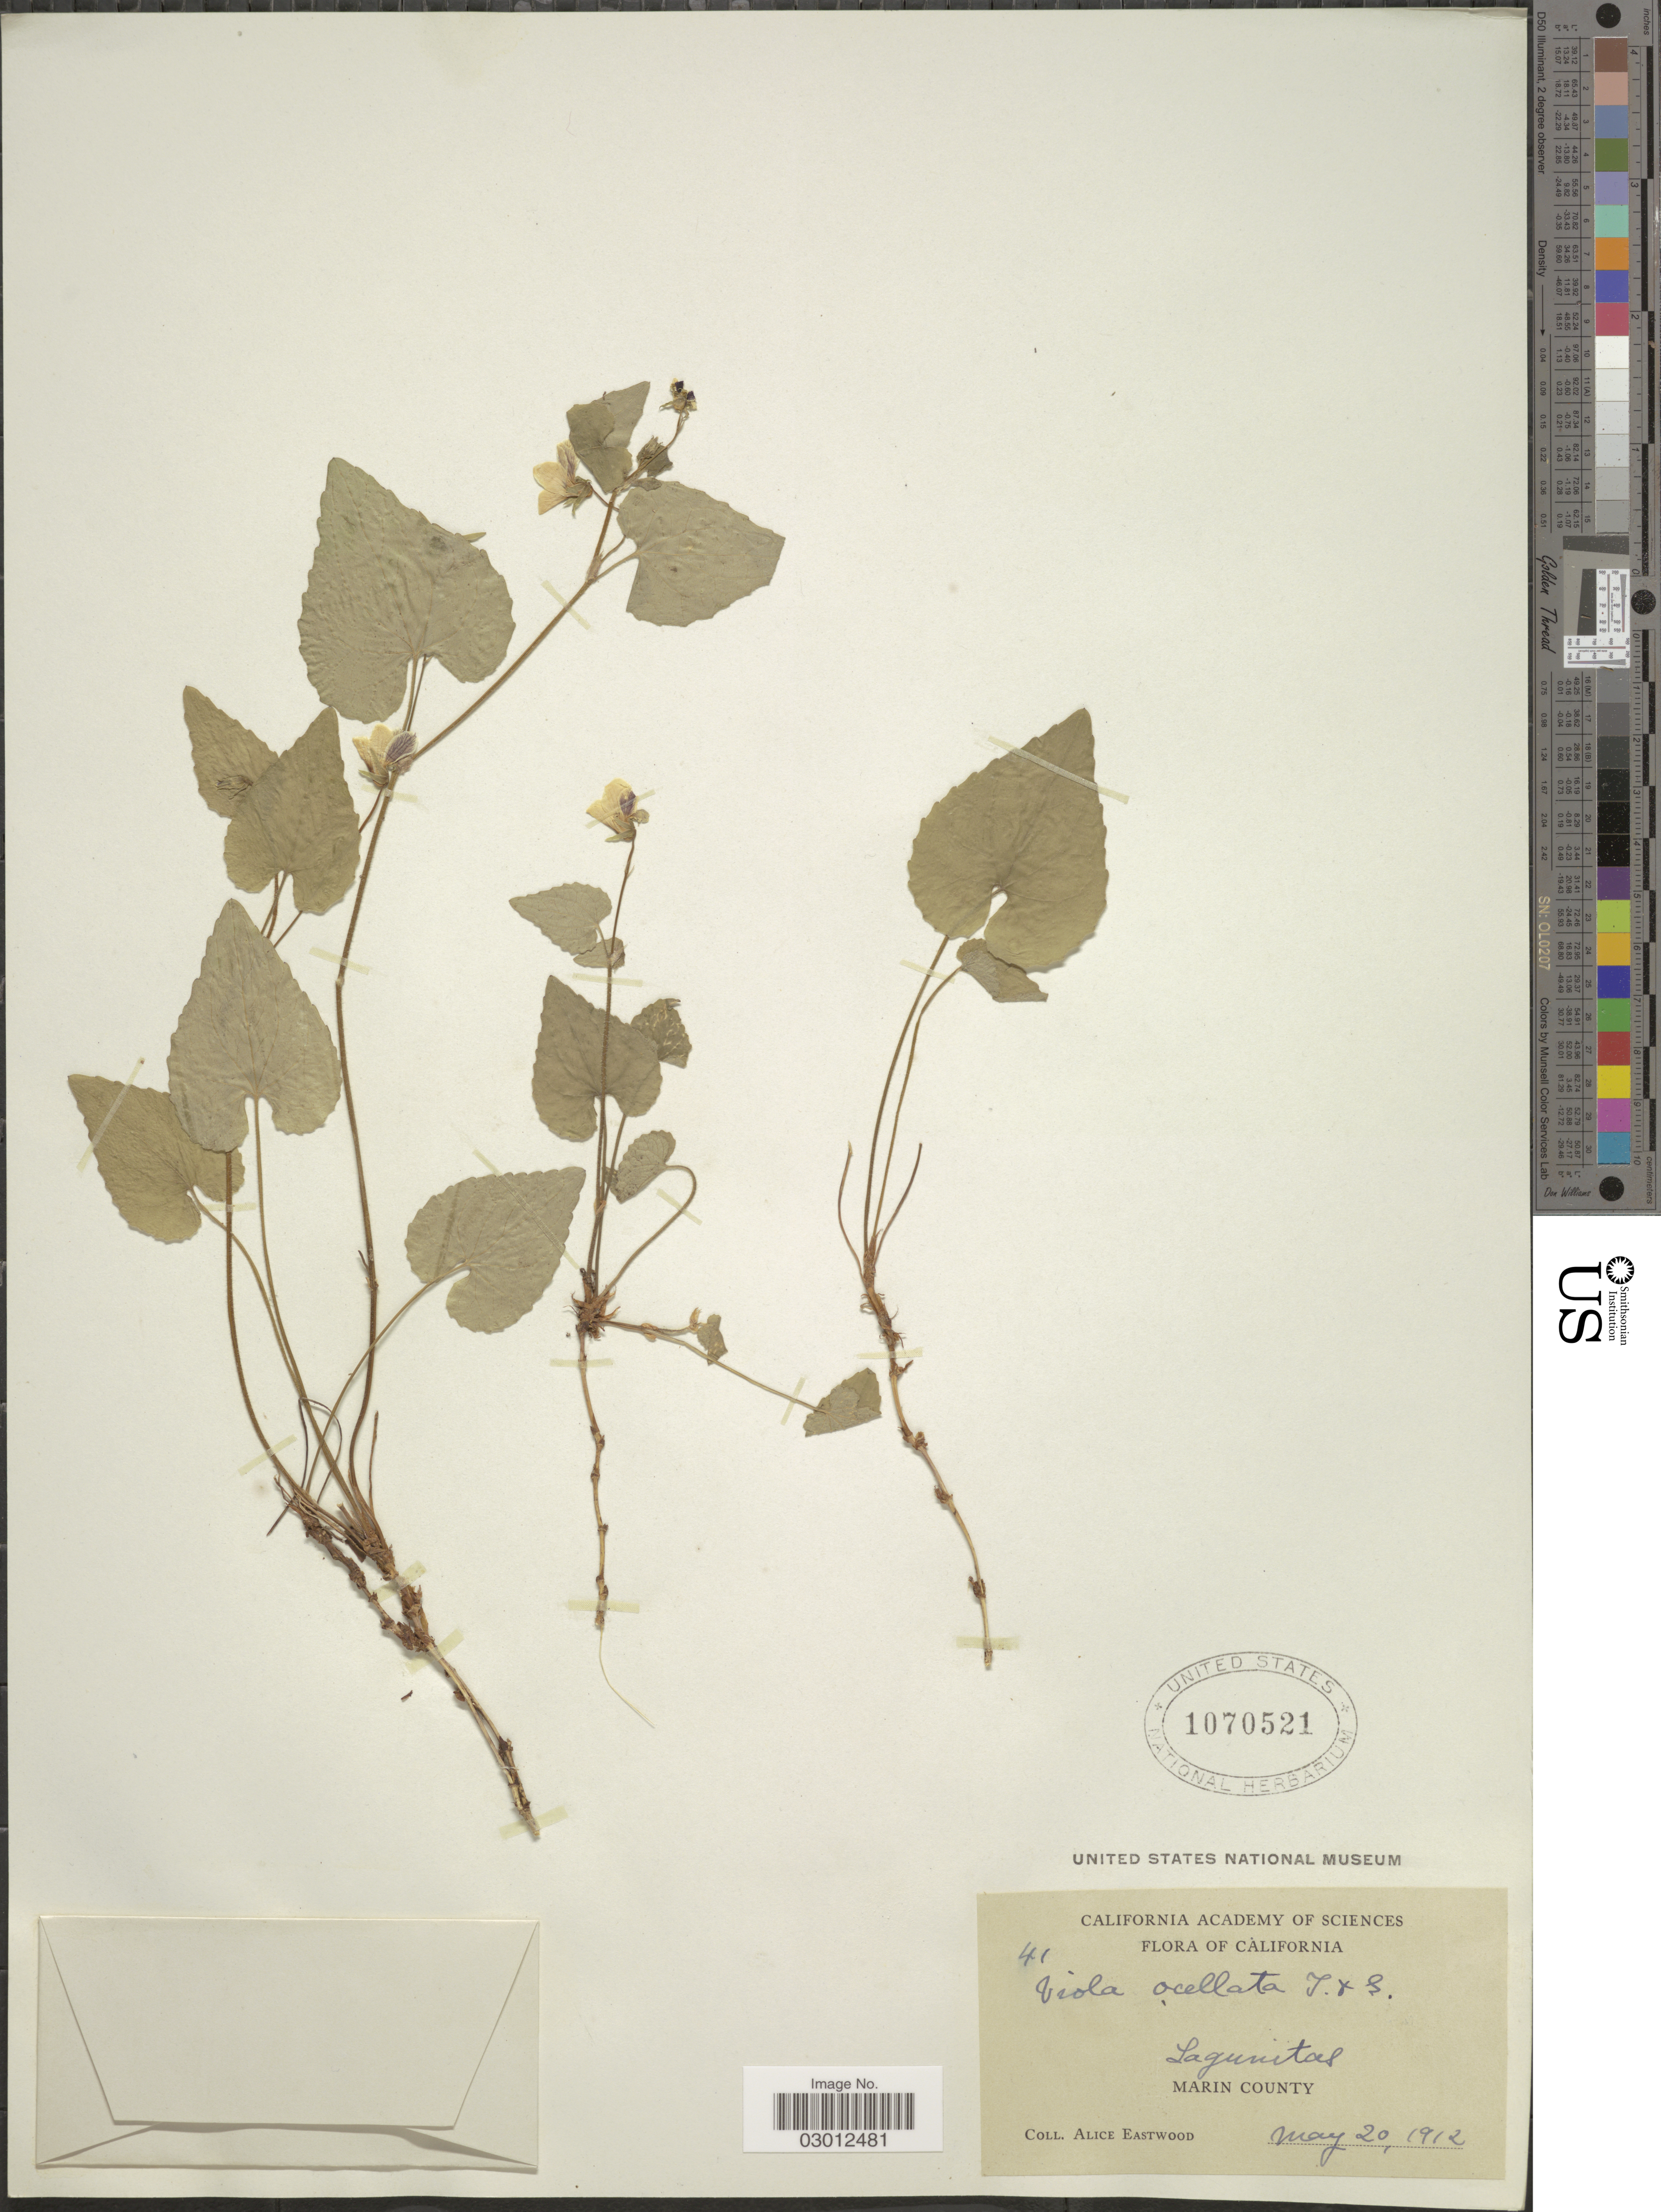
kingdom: Plantae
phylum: Tracheophyta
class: Magnoliopsida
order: Malpighiales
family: Violaceae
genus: Viola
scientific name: Viola ocellata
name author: Torr. & A. Gray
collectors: A. Eastwood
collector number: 41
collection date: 1912-05-20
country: United States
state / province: California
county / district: Marin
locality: Lagunitas. Marin County.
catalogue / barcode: US 1070521